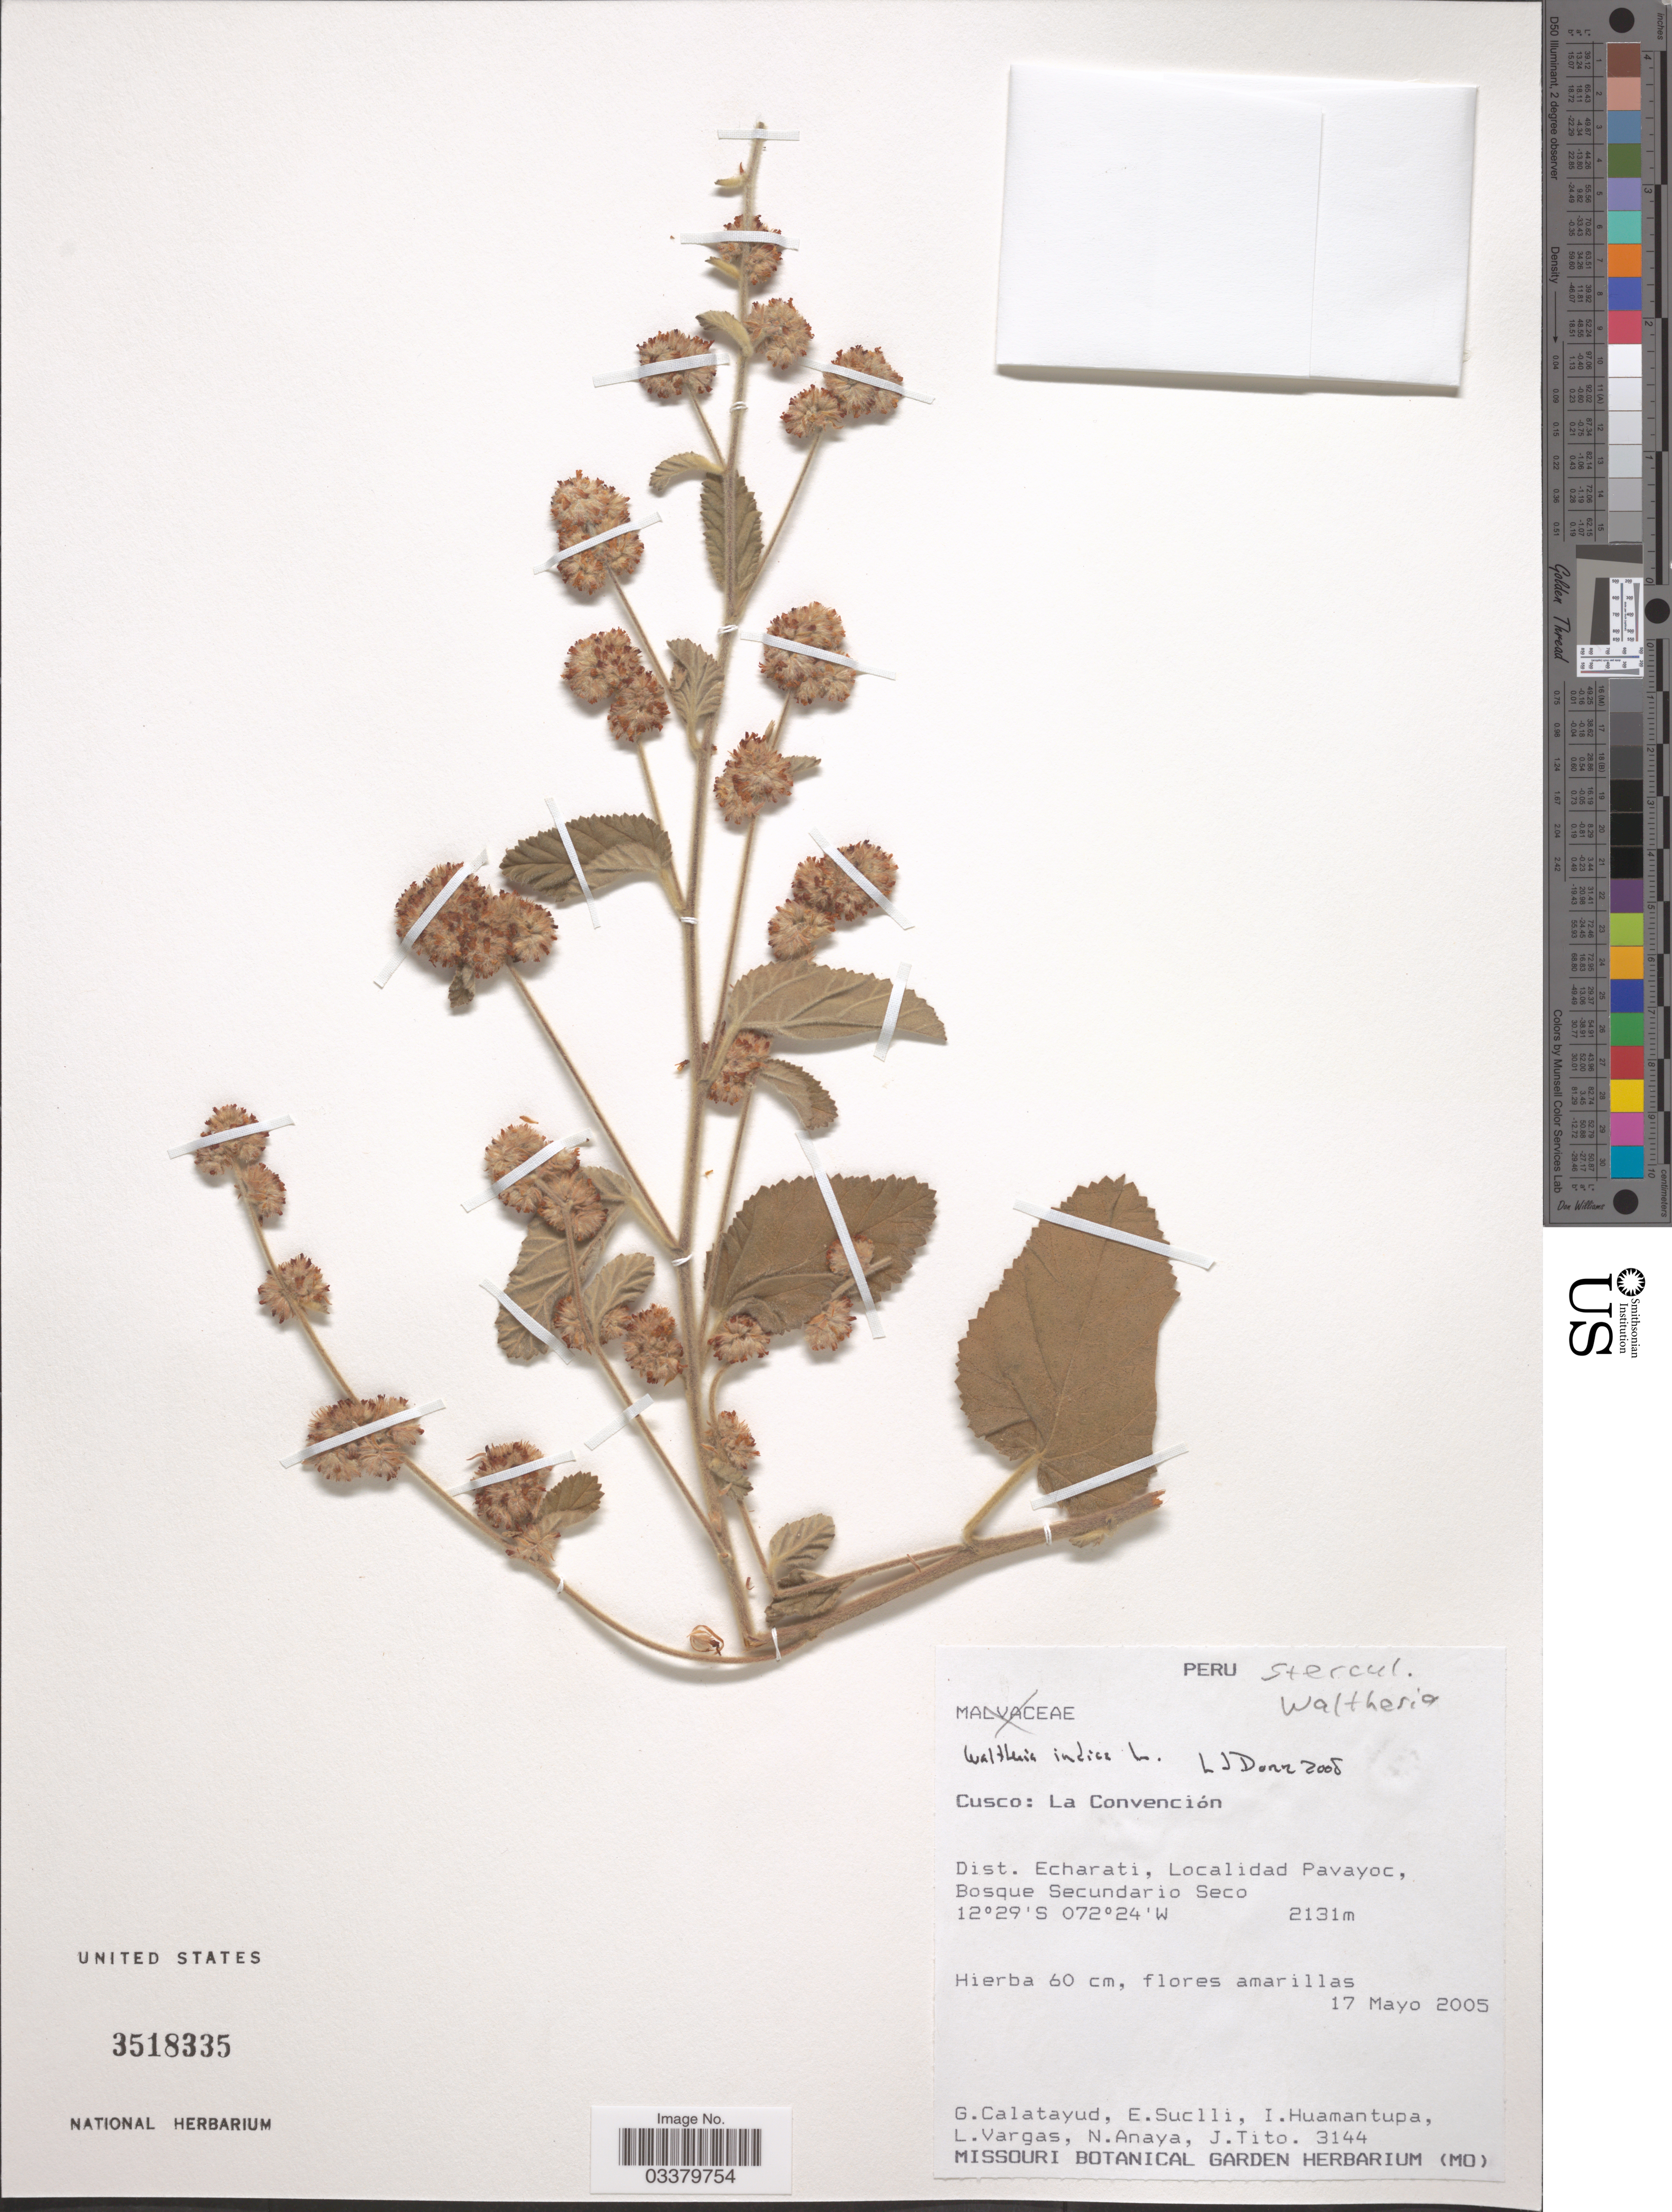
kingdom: Plantae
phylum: Tracheophyta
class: Magnoliopsida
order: Malvales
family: Malvaceae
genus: Waltheria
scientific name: Waltheria indica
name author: L.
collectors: G. Calatayud, E. Suclli, I. Huamantupa, L. Vargas & et al.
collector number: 3144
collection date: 2005-05-17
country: Peru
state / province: Cusco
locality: La Convención. Dist. Echarati, Localidad Pavayoc.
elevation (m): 2131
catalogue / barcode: US 3518335